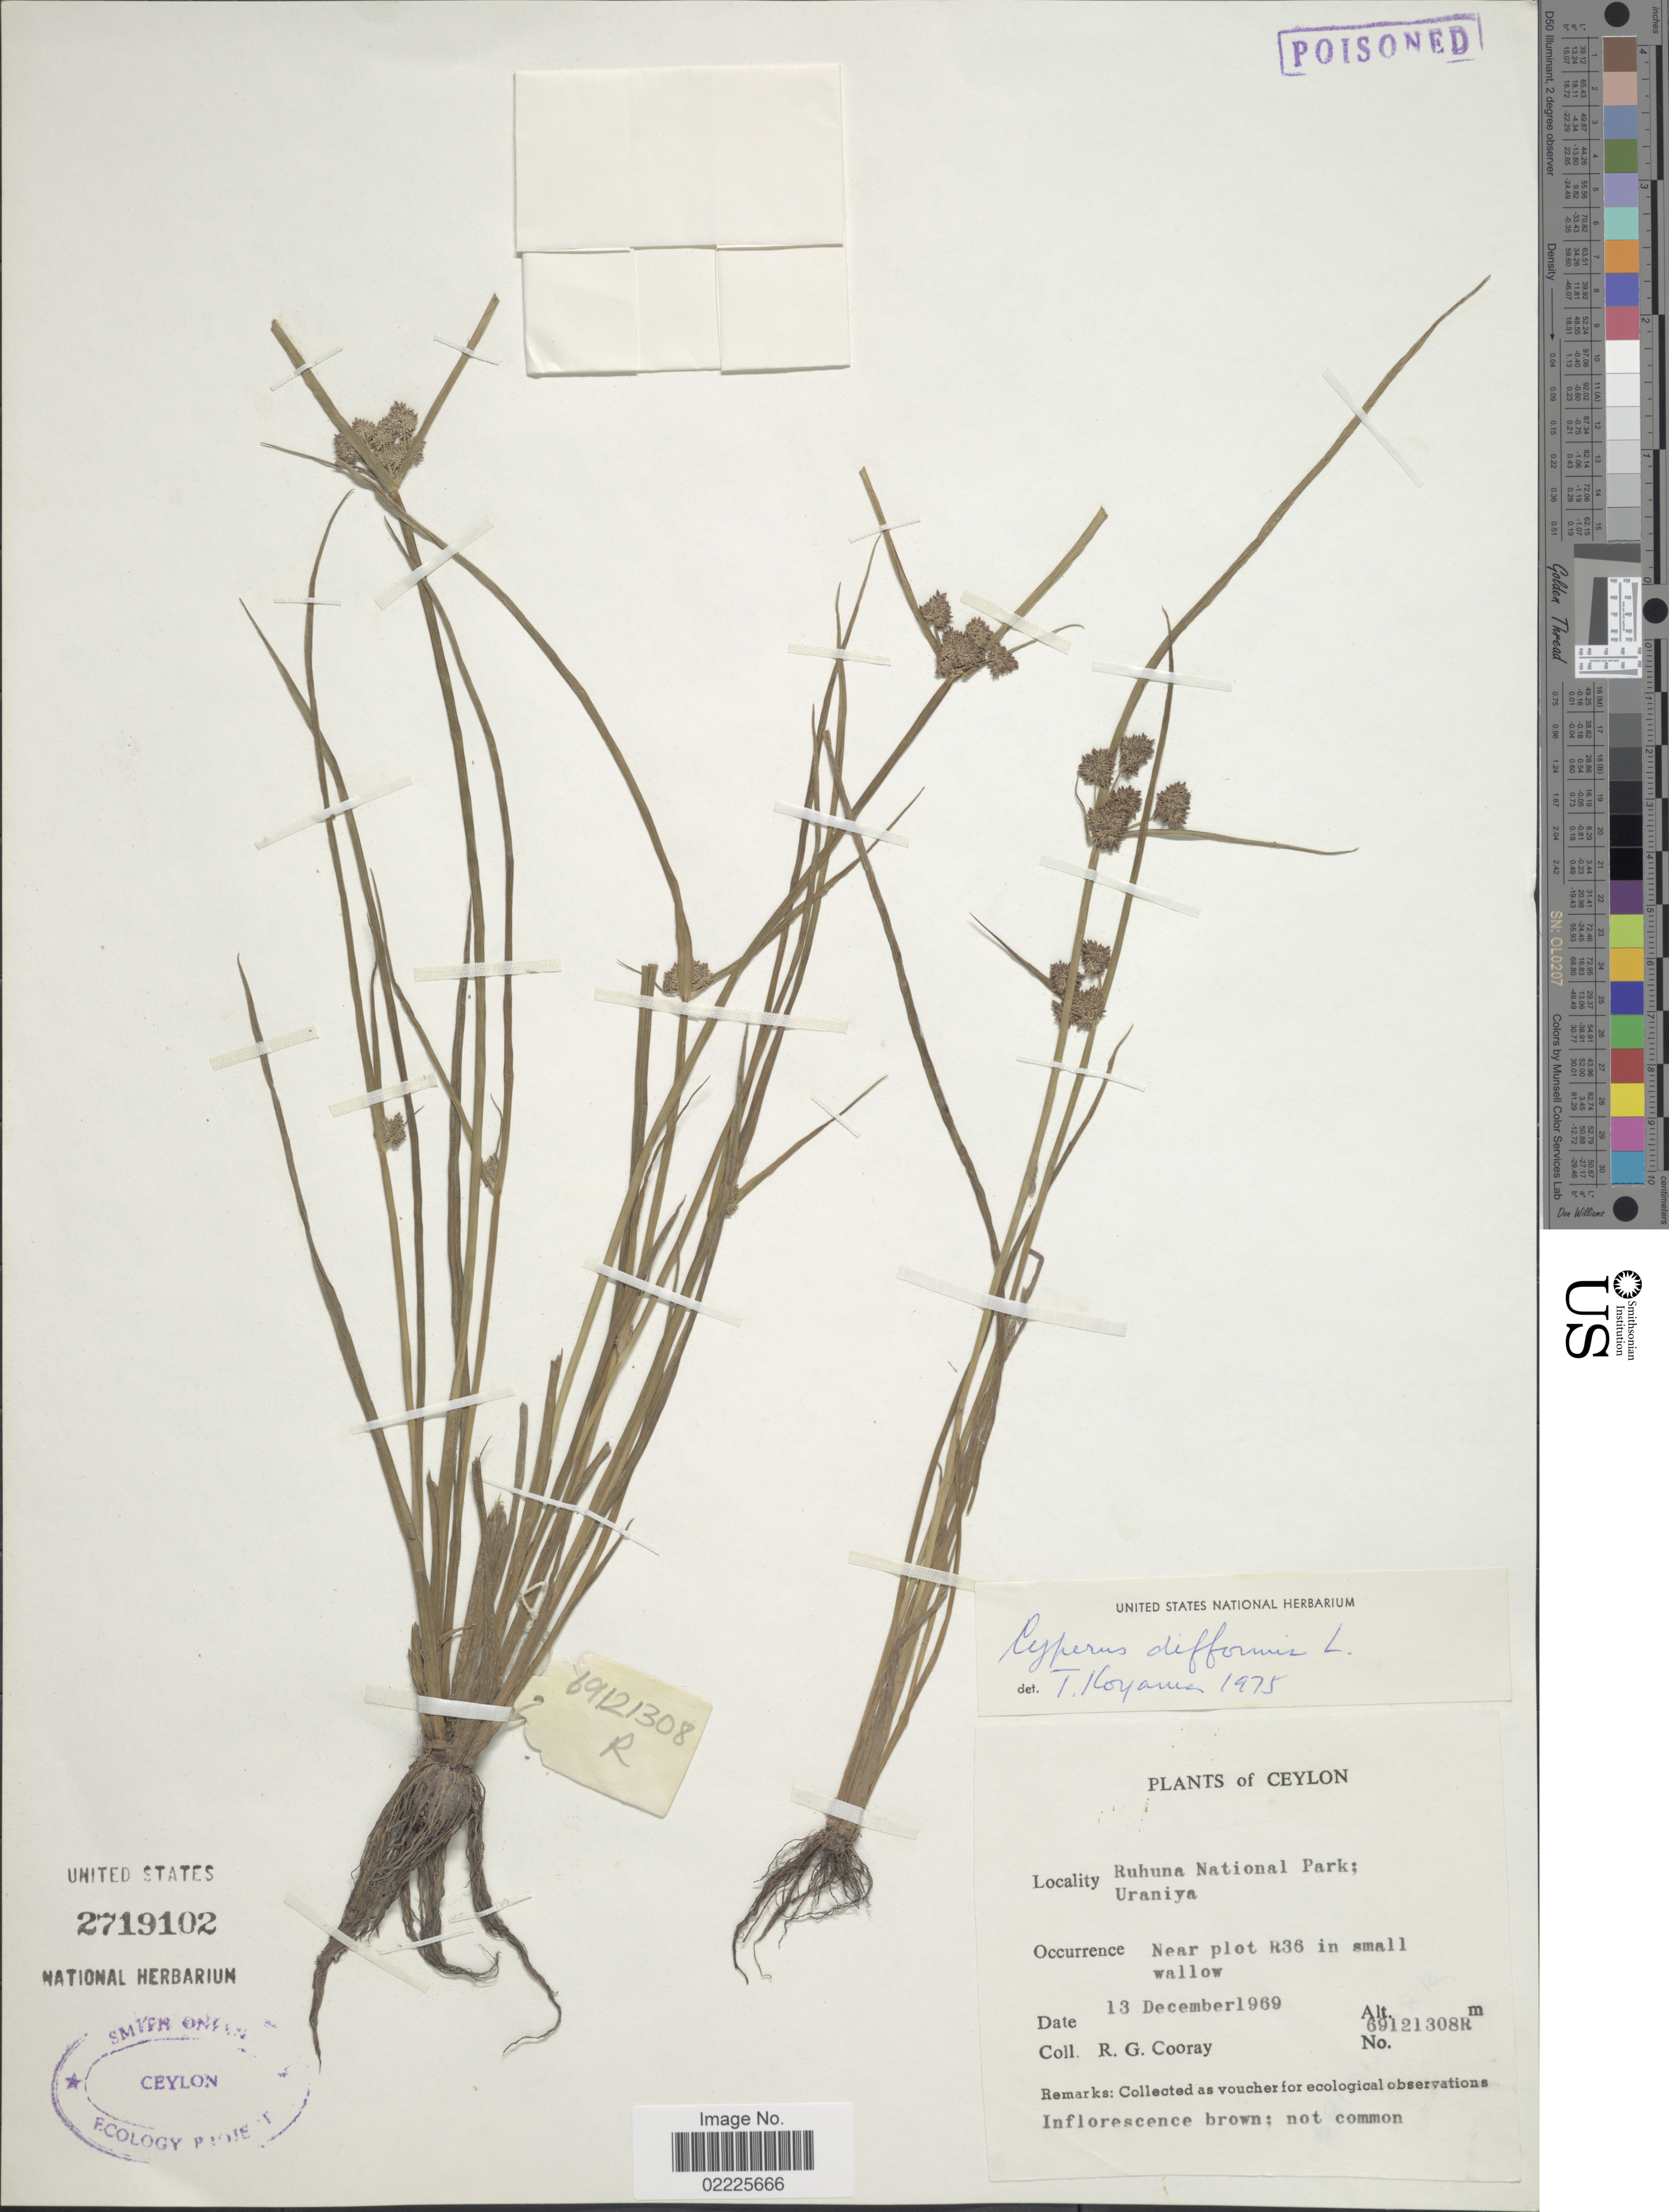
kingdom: Plantae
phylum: Tracheophyta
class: Liliopsida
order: Poales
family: Cyperaceae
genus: Cyperus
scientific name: Cyperus difformis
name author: L.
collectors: R. Cooray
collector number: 69121308R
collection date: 1969-12-13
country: Sri Lanka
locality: Ceylon, Ruhuna National Park; Uraniya, near plot R36 in small wallow.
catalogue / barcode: US 2719102